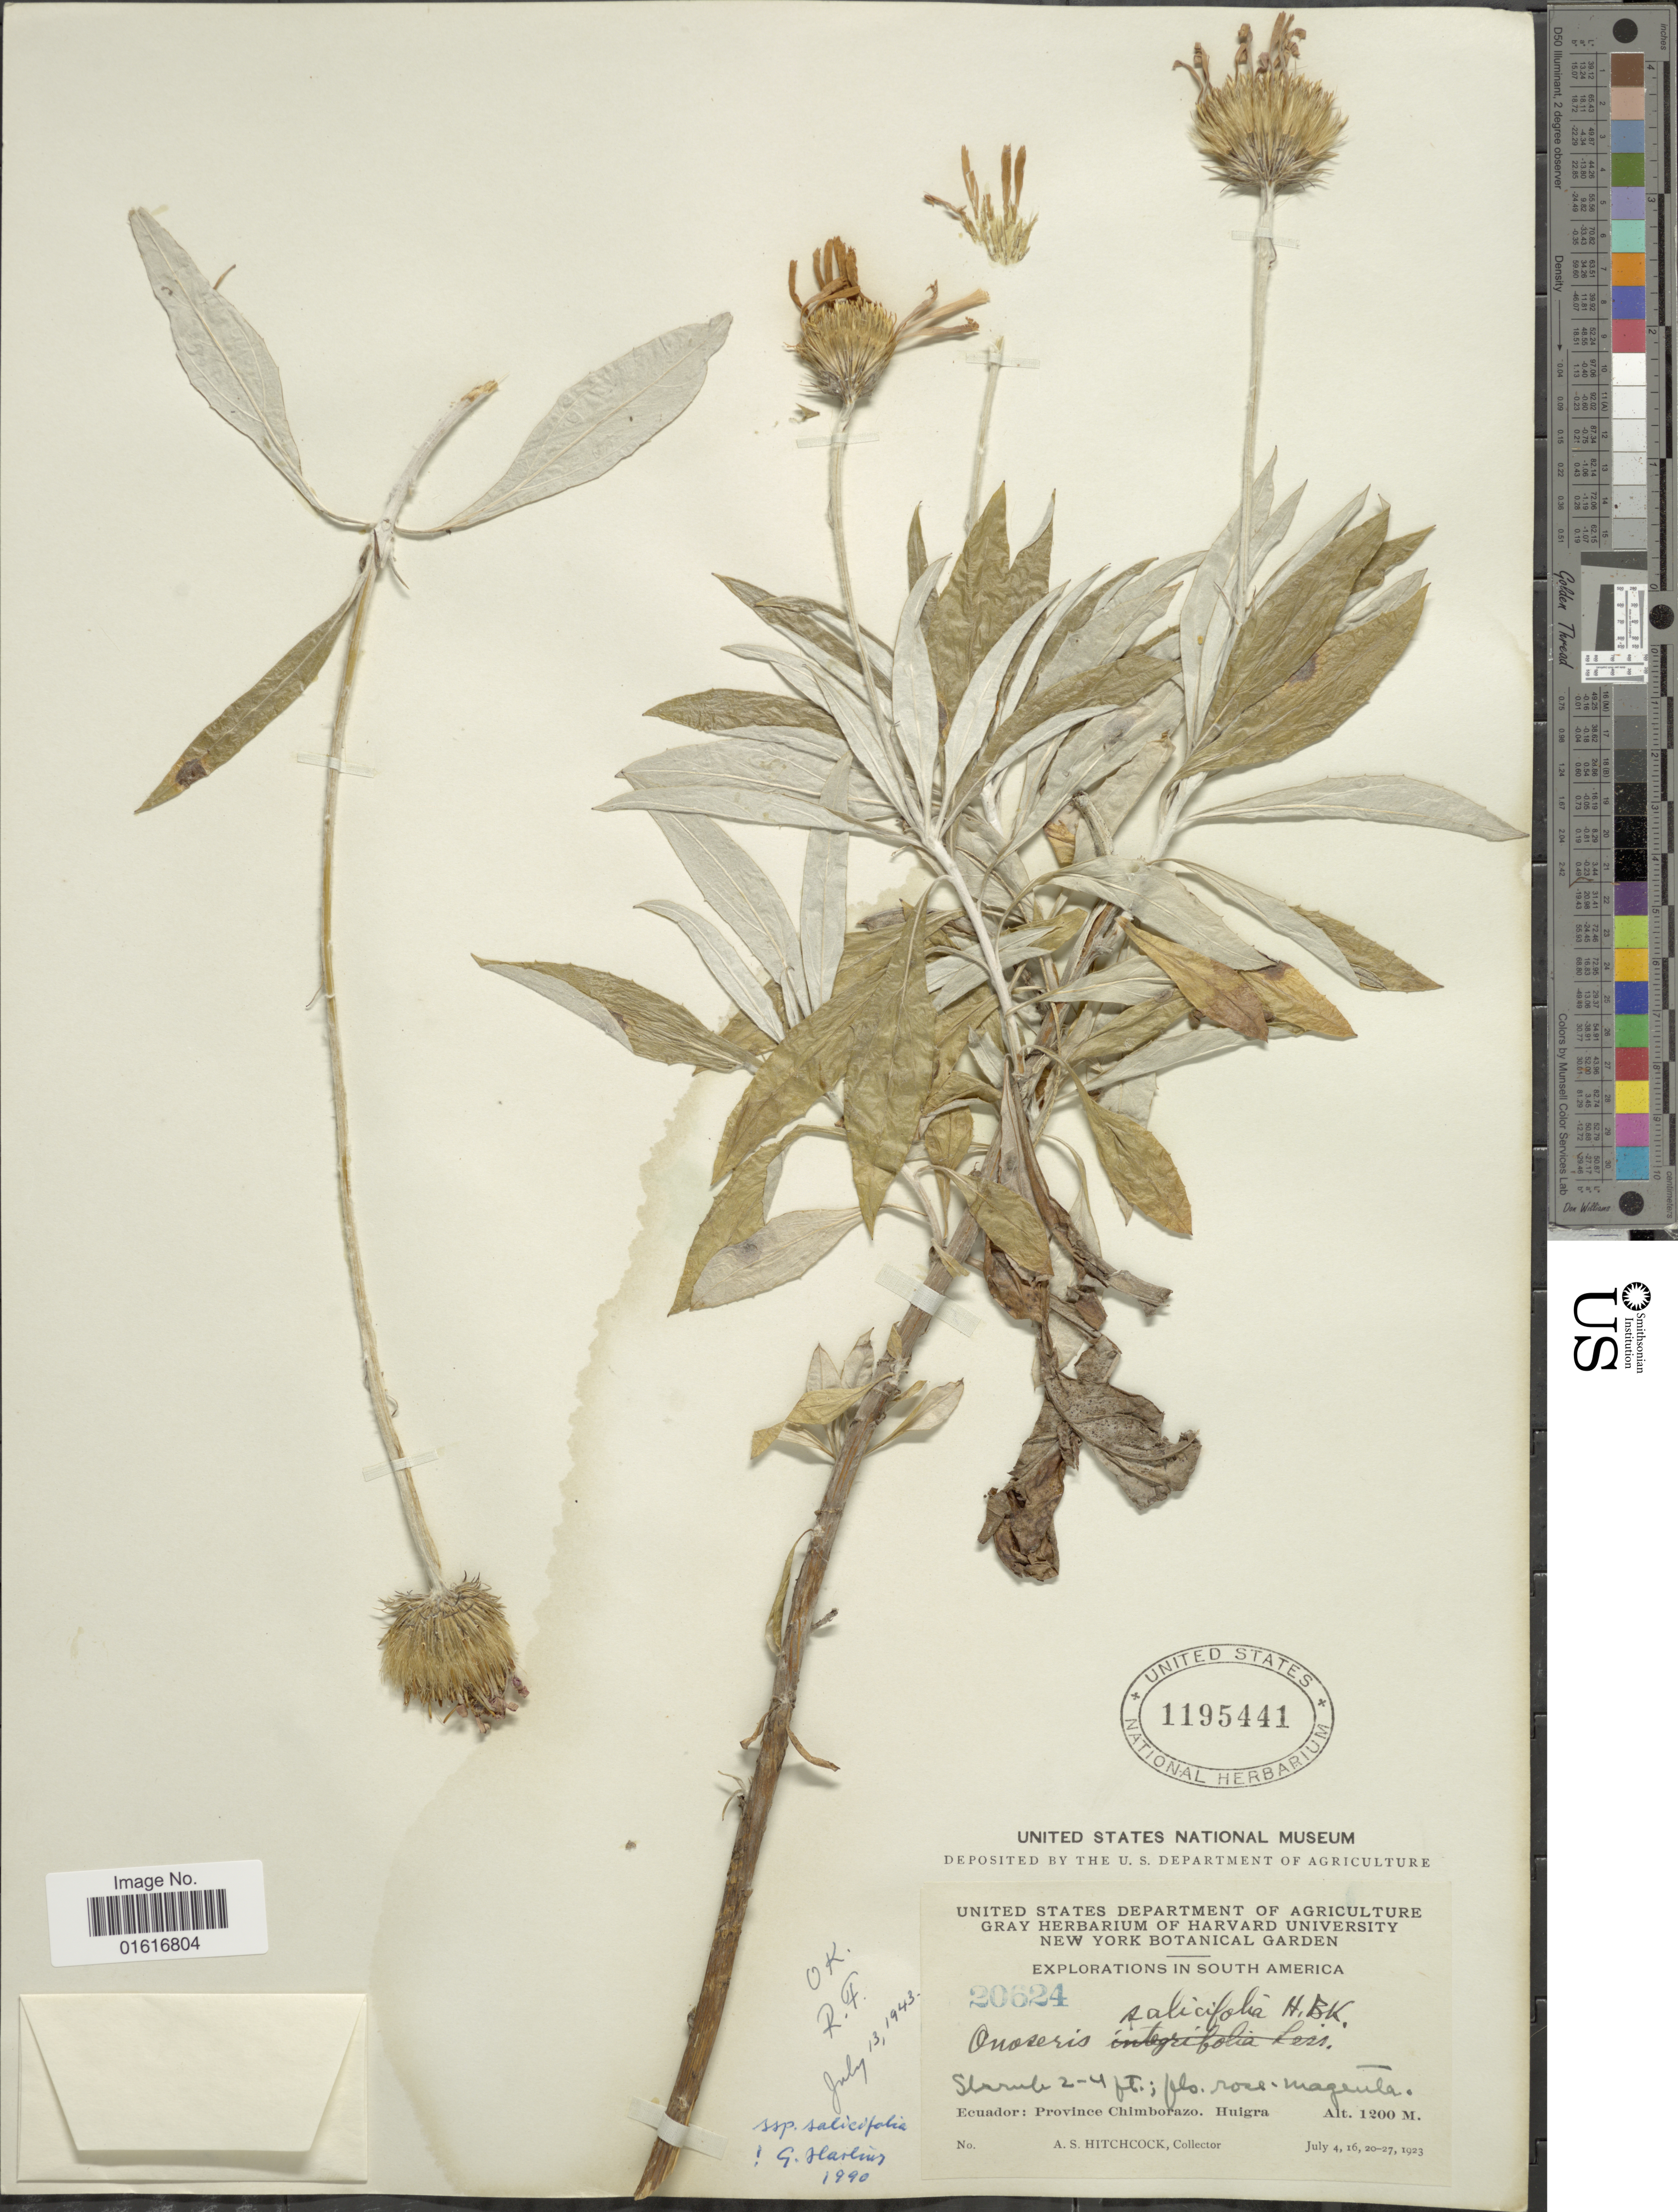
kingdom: Plantae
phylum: Tracheophyta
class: Magnoliopsida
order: Asterales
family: Asteraceae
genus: Onoseris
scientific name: Onoseris salicifolia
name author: Kunth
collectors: A. S. Hitchcock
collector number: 20624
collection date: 1923-07-04/1923-07-27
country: Ecuador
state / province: Chimborazo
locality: Huigra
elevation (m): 1200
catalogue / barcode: US 1195441